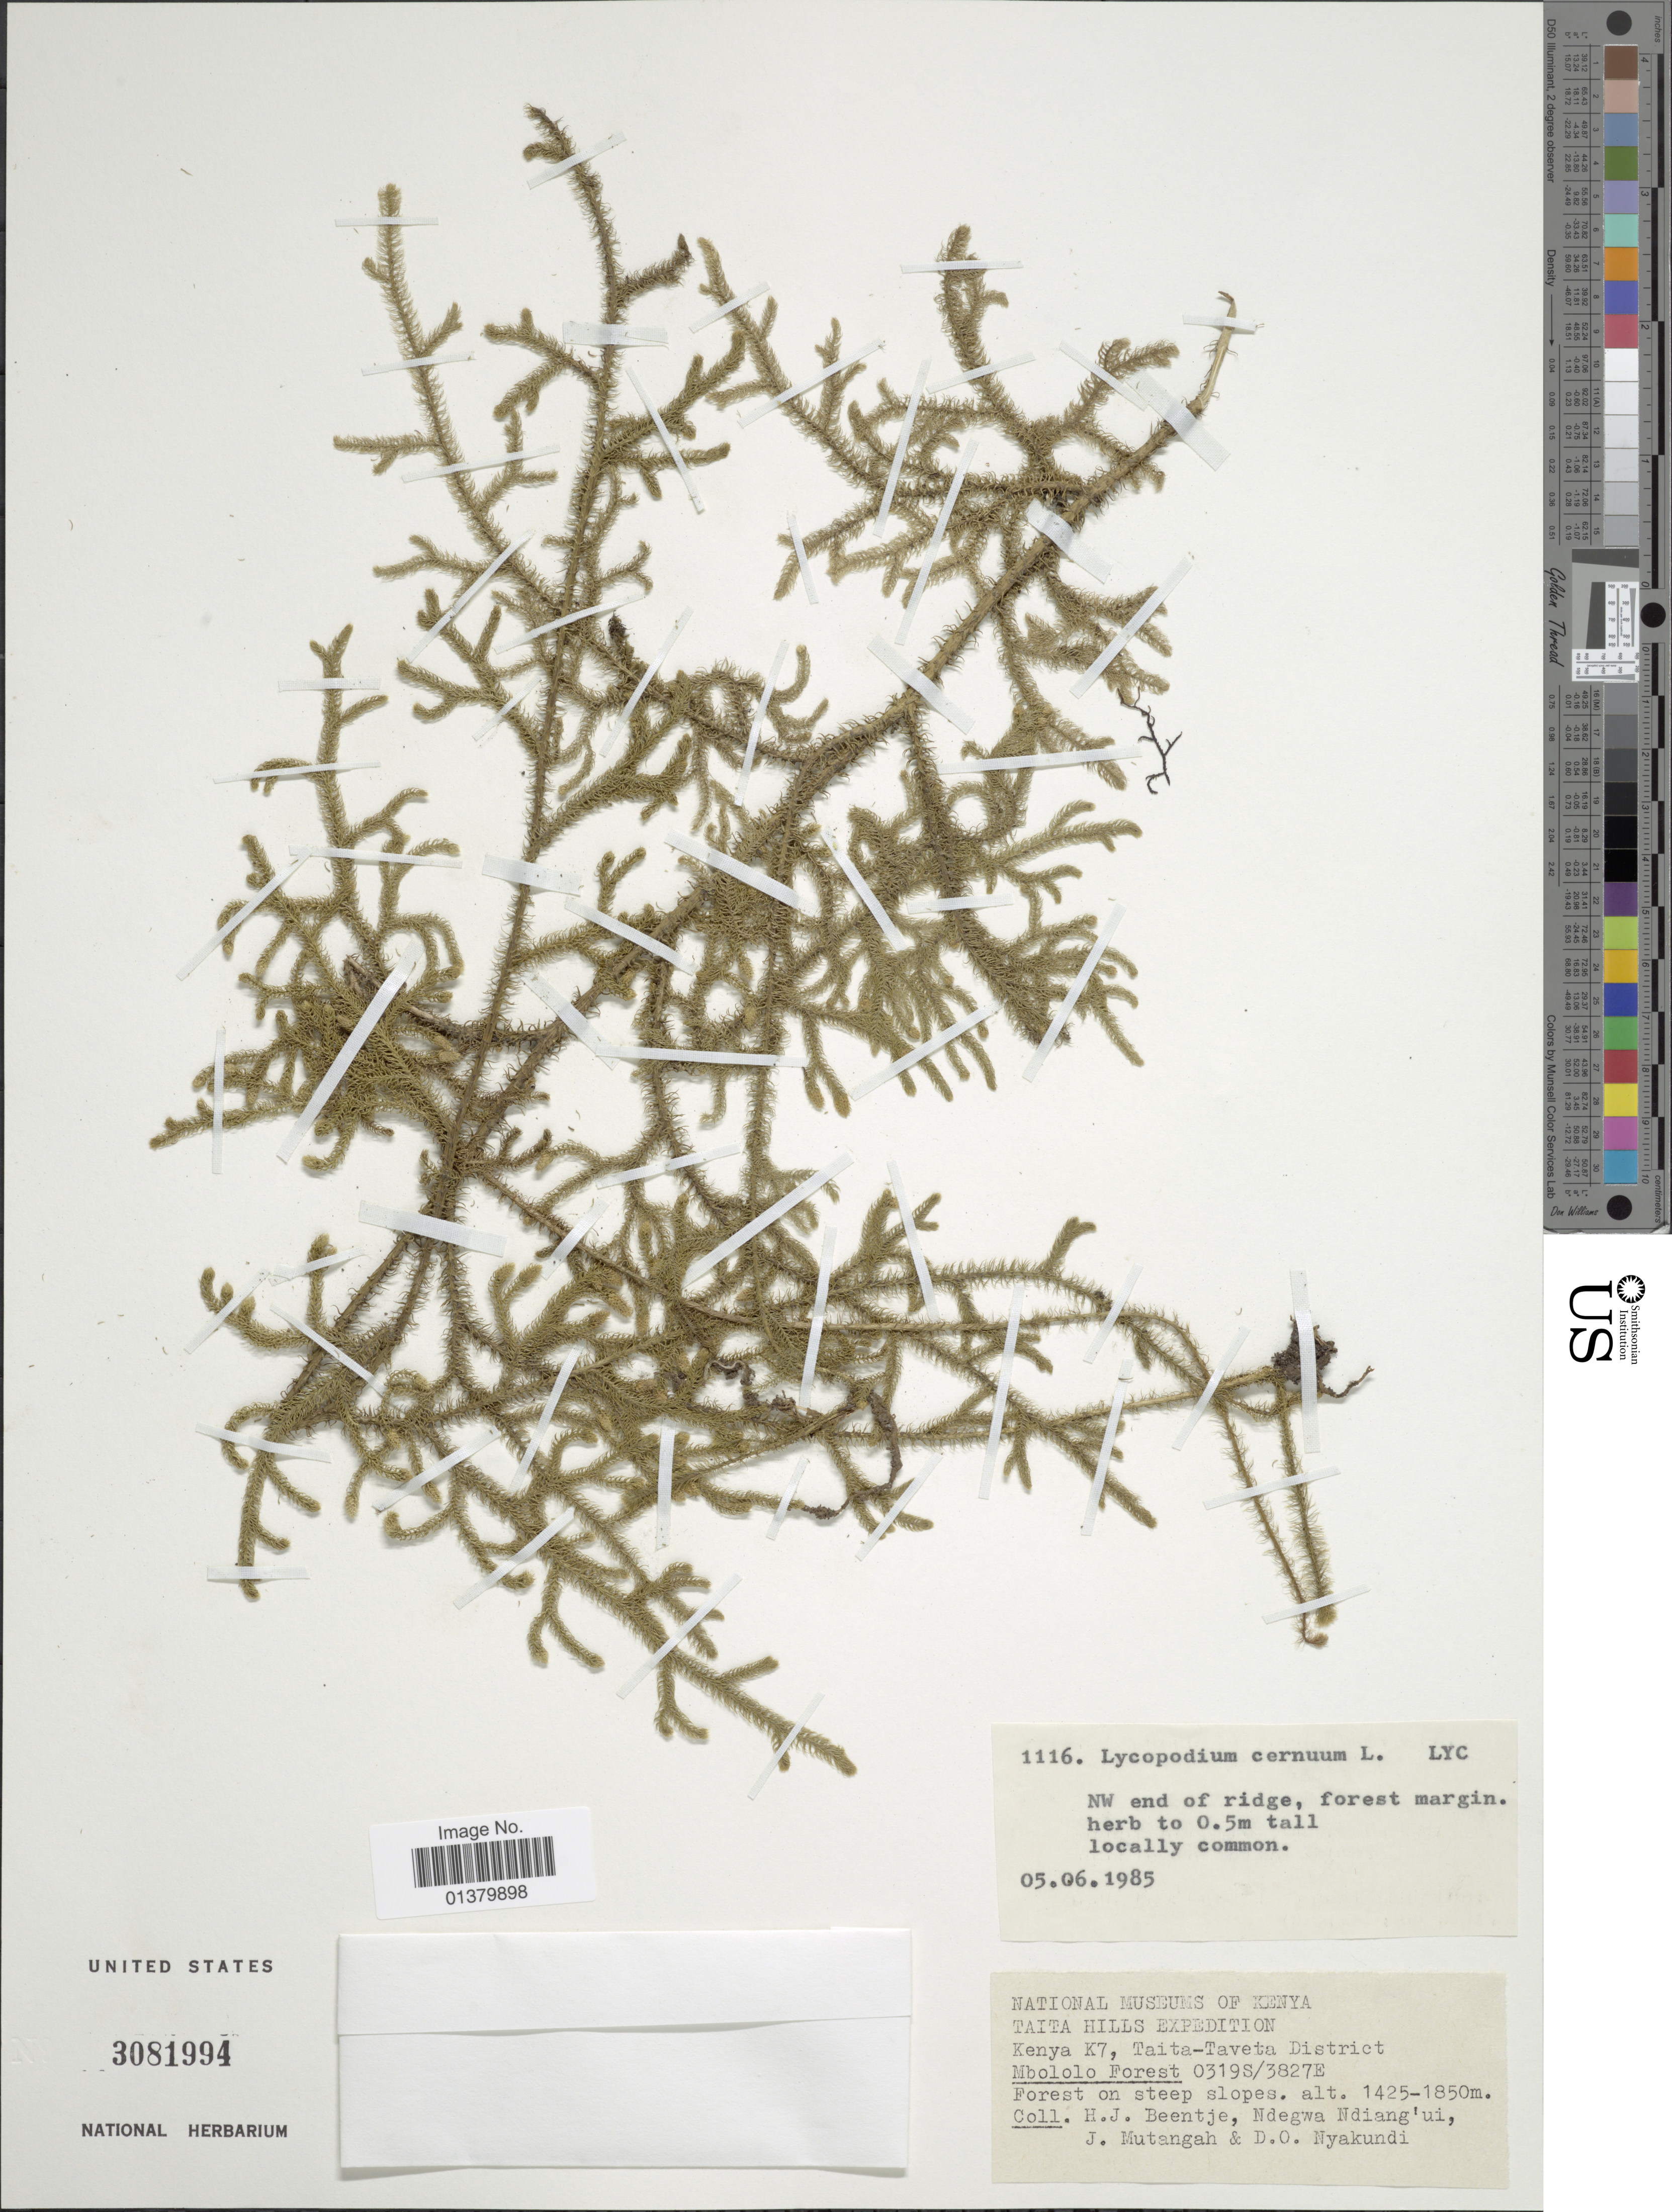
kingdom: Plantae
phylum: Tracheophyta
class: Lycopodiopsida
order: Lycopodiales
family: Lycopodiaceae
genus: Palhinhaea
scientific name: Palhinhaea cernua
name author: (L.) Vasc. & Franco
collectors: H. J. Beentje, N. Ndiang'ui, J. Mutangah & D. Nyakundi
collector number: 1116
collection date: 1985-06-05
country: Kenya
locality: Taita-taveta District, Mbololo Forest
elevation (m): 1425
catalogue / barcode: US 3081994